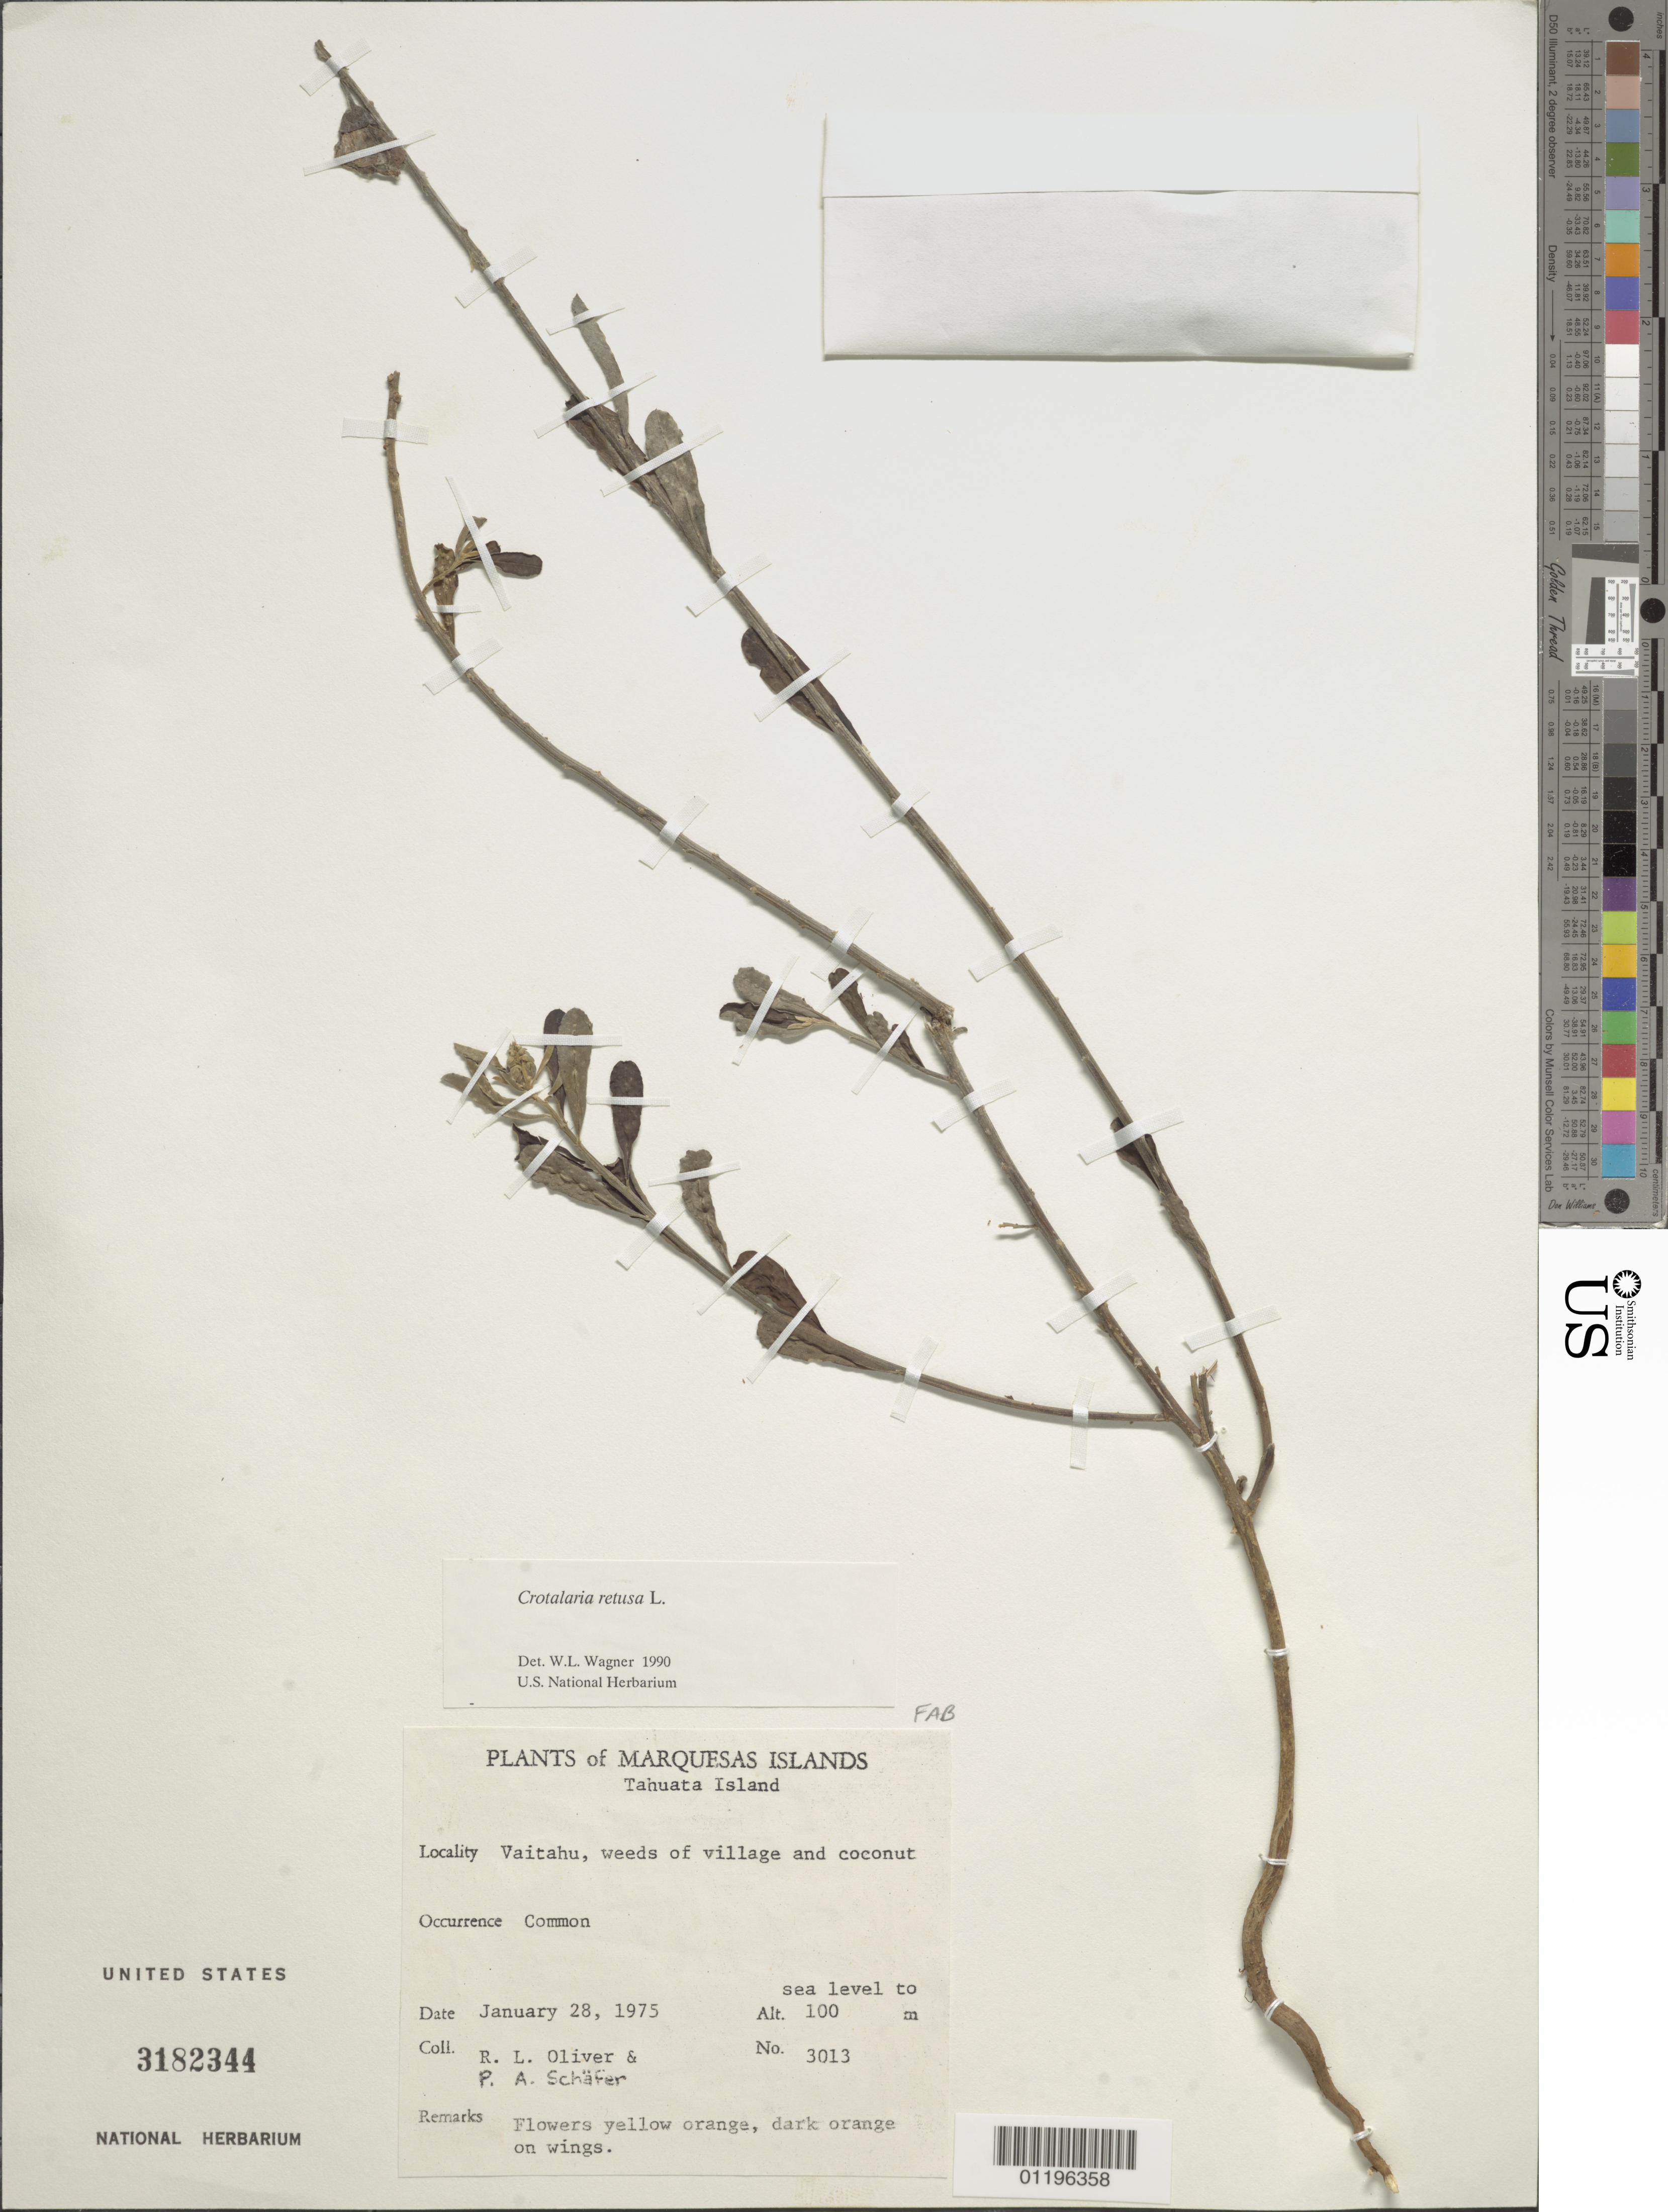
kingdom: Plantae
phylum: Tracheophyta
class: Magnoliopsida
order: Fabales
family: Fabaceae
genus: Crotalaria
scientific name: Crotalaria retusa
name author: L.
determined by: Wagner, W. L., (BOT), Smithsonian Institution - National Museum of Natural History (UNITED STATES)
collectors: R. L. Oliver & P. A. Schäfer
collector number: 3013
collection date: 1975-01-28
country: French Polynesia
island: Tahuata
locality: Vaitahu, weeds of village and coconut plantations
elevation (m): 0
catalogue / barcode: US 3182344